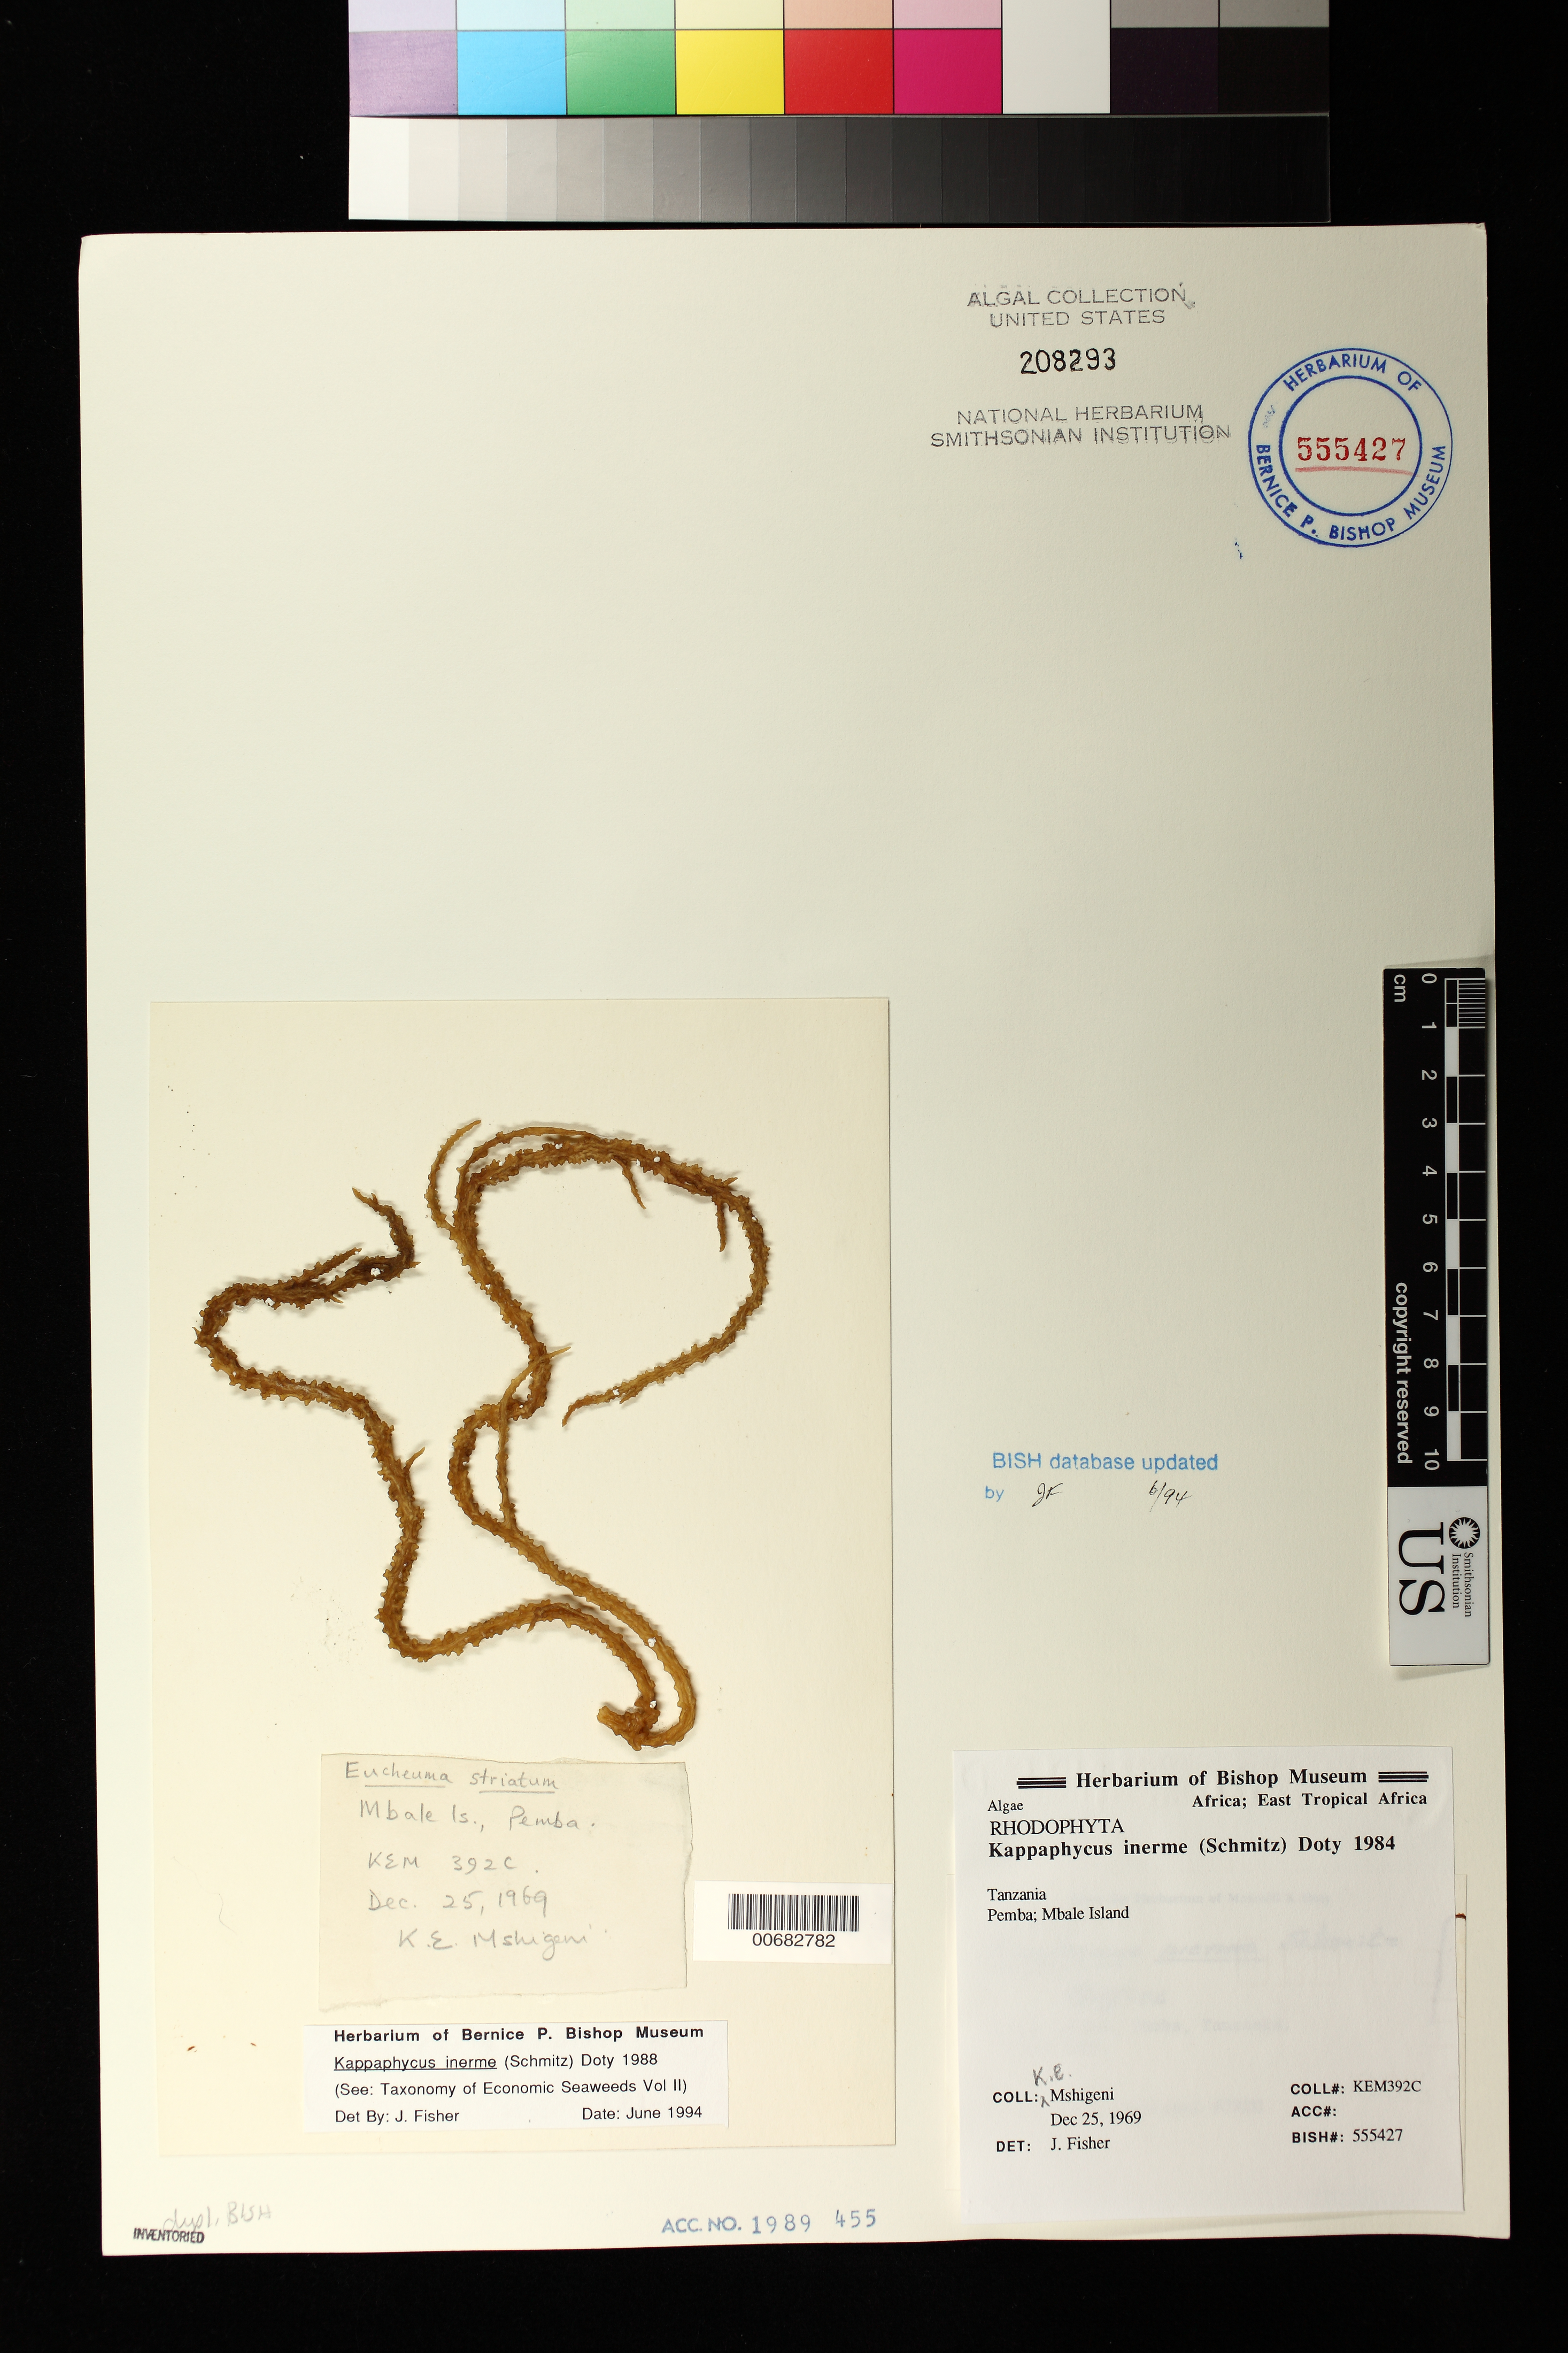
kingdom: Plantae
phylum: Rhodophyta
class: Florideophyceae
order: Gigartinales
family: Solieriaceae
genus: Kappaphycus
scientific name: Kappaphycus inermis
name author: (F. Schmitz) Doty ex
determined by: Fisher, Jack R.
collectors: K. Mshigeni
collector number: KEM 392C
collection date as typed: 25 Dec 1969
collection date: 1969-12-25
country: Tanzania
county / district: Pemba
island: Mbale Island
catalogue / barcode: US 208293